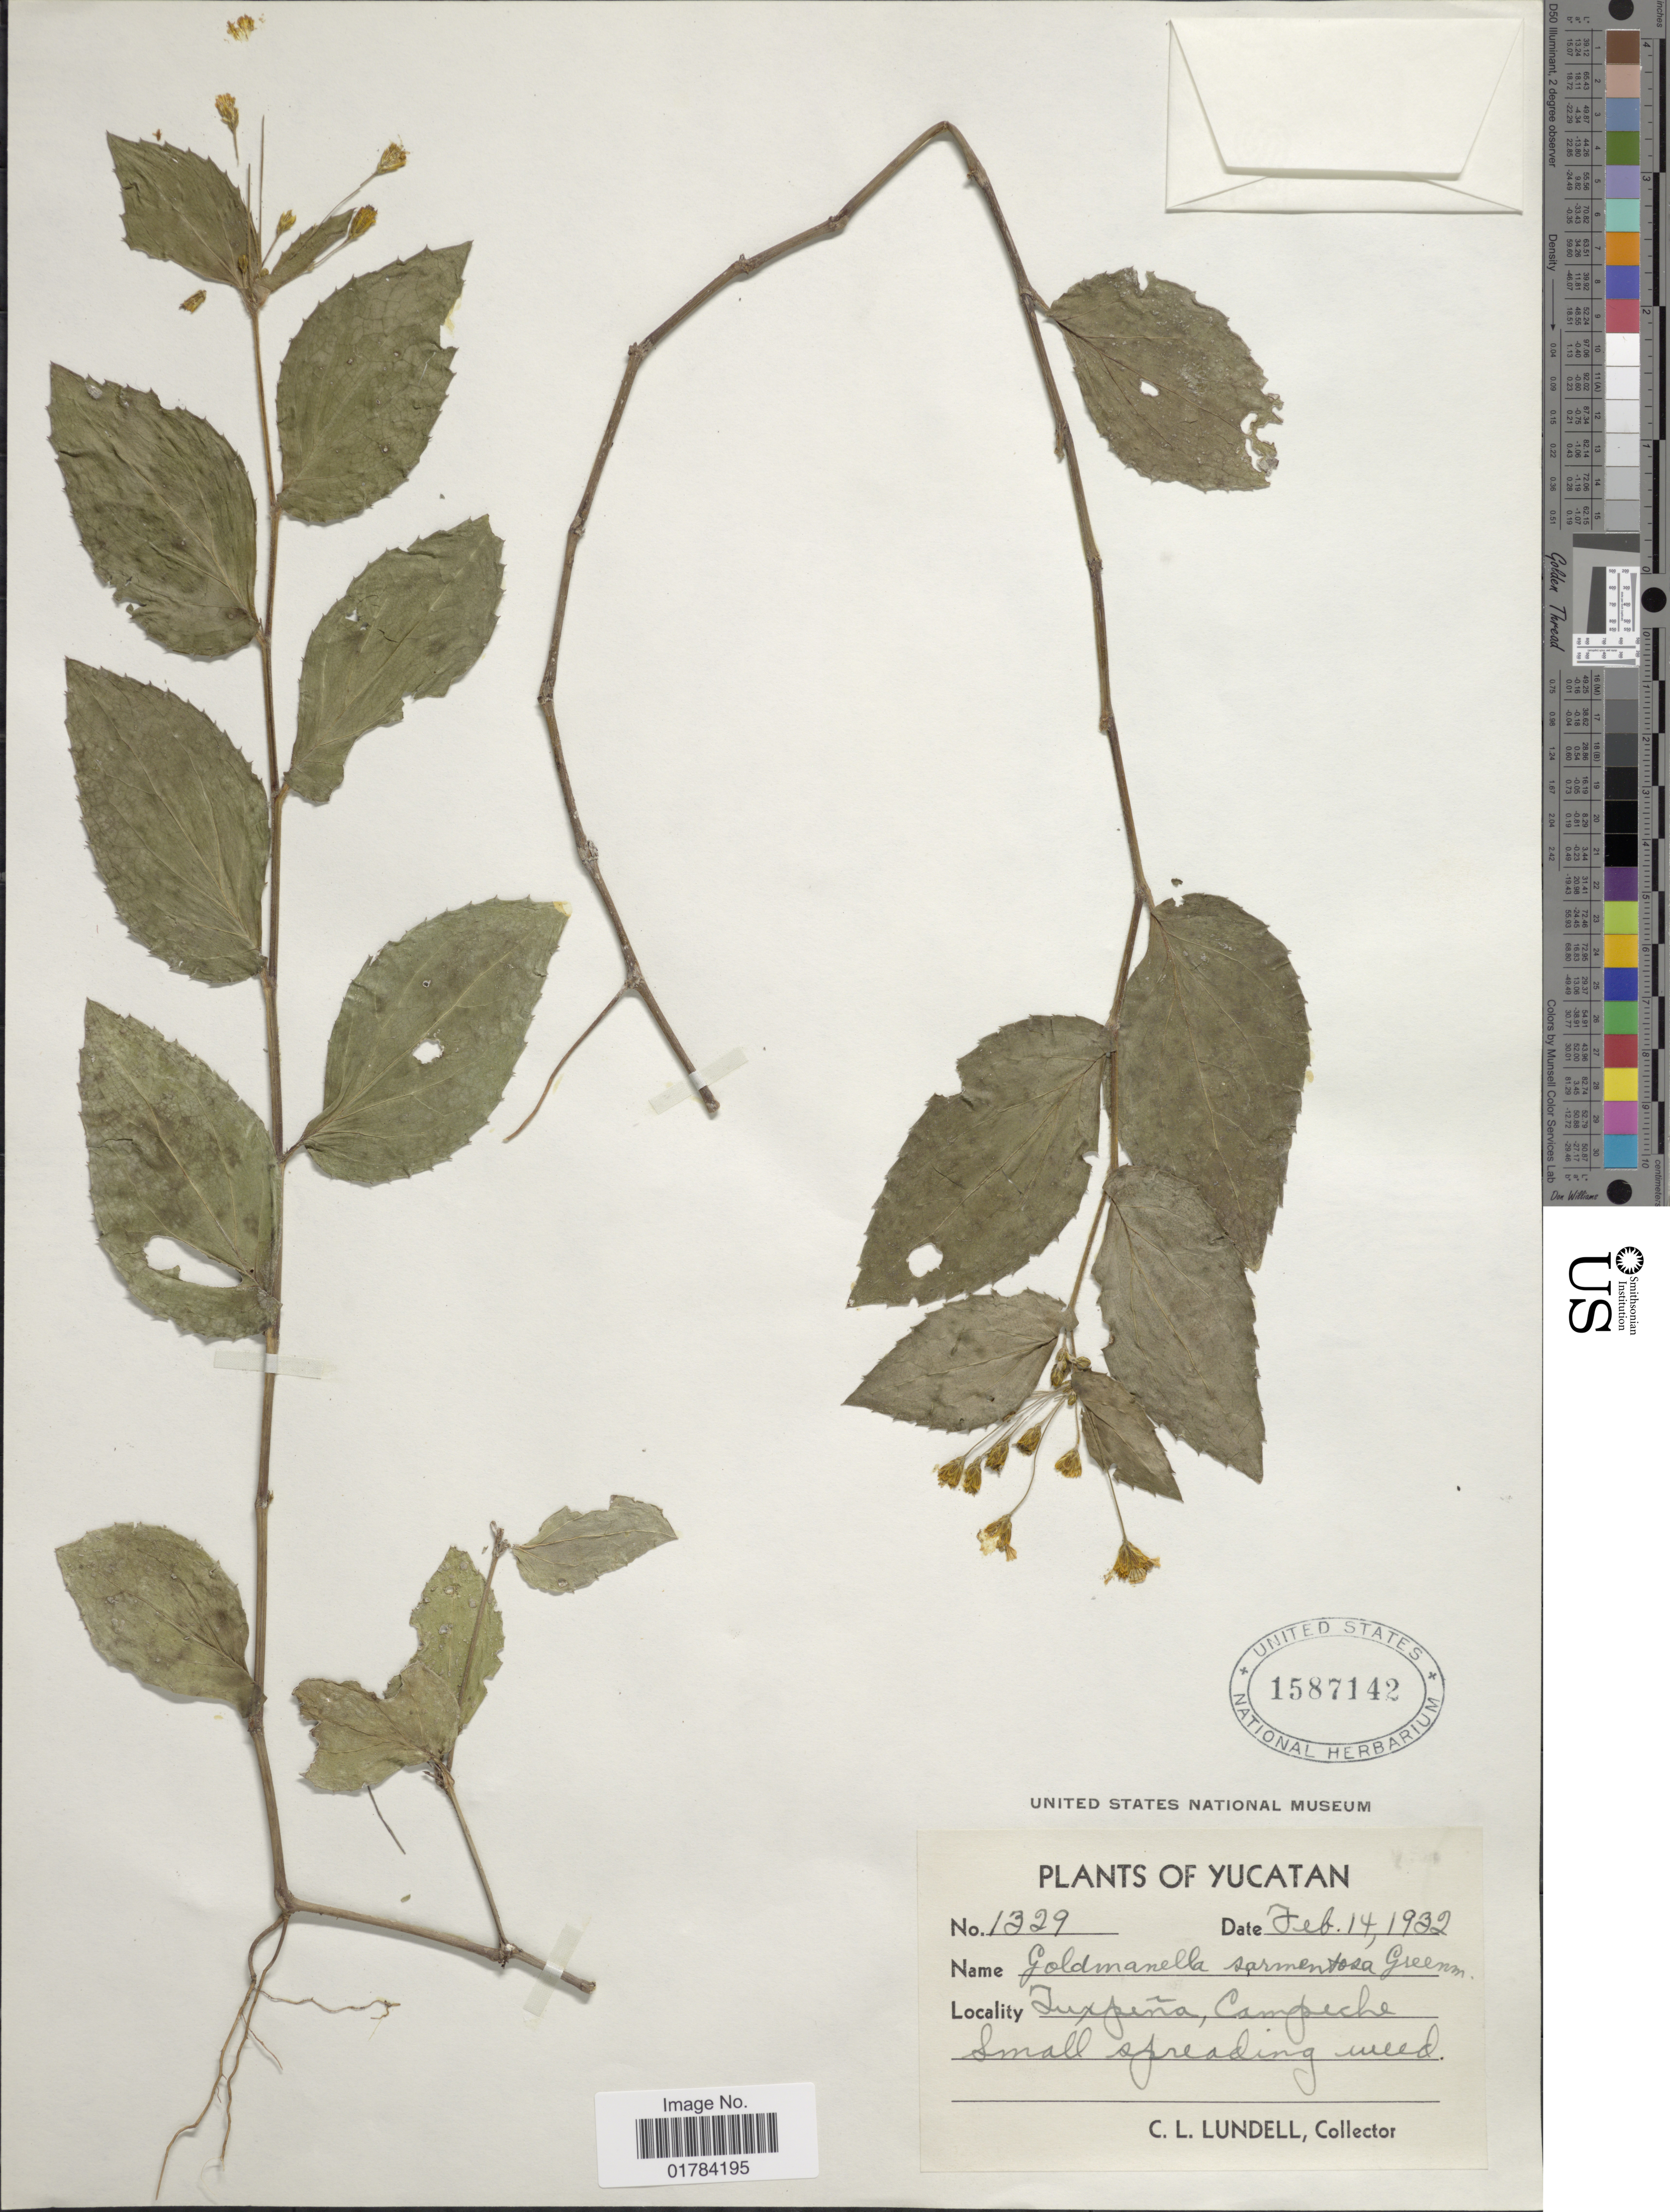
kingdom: Plantae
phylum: Tracheophyta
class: Magnoliopsida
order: Asterales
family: Asteraceae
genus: Goldmanella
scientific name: Goldmanella sarmentosa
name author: Greenm.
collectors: C. L. Lundell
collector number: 1329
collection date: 1932-02-14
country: Mexico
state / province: Campeche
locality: Tuxpena, Campeche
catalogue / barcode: US 1587142